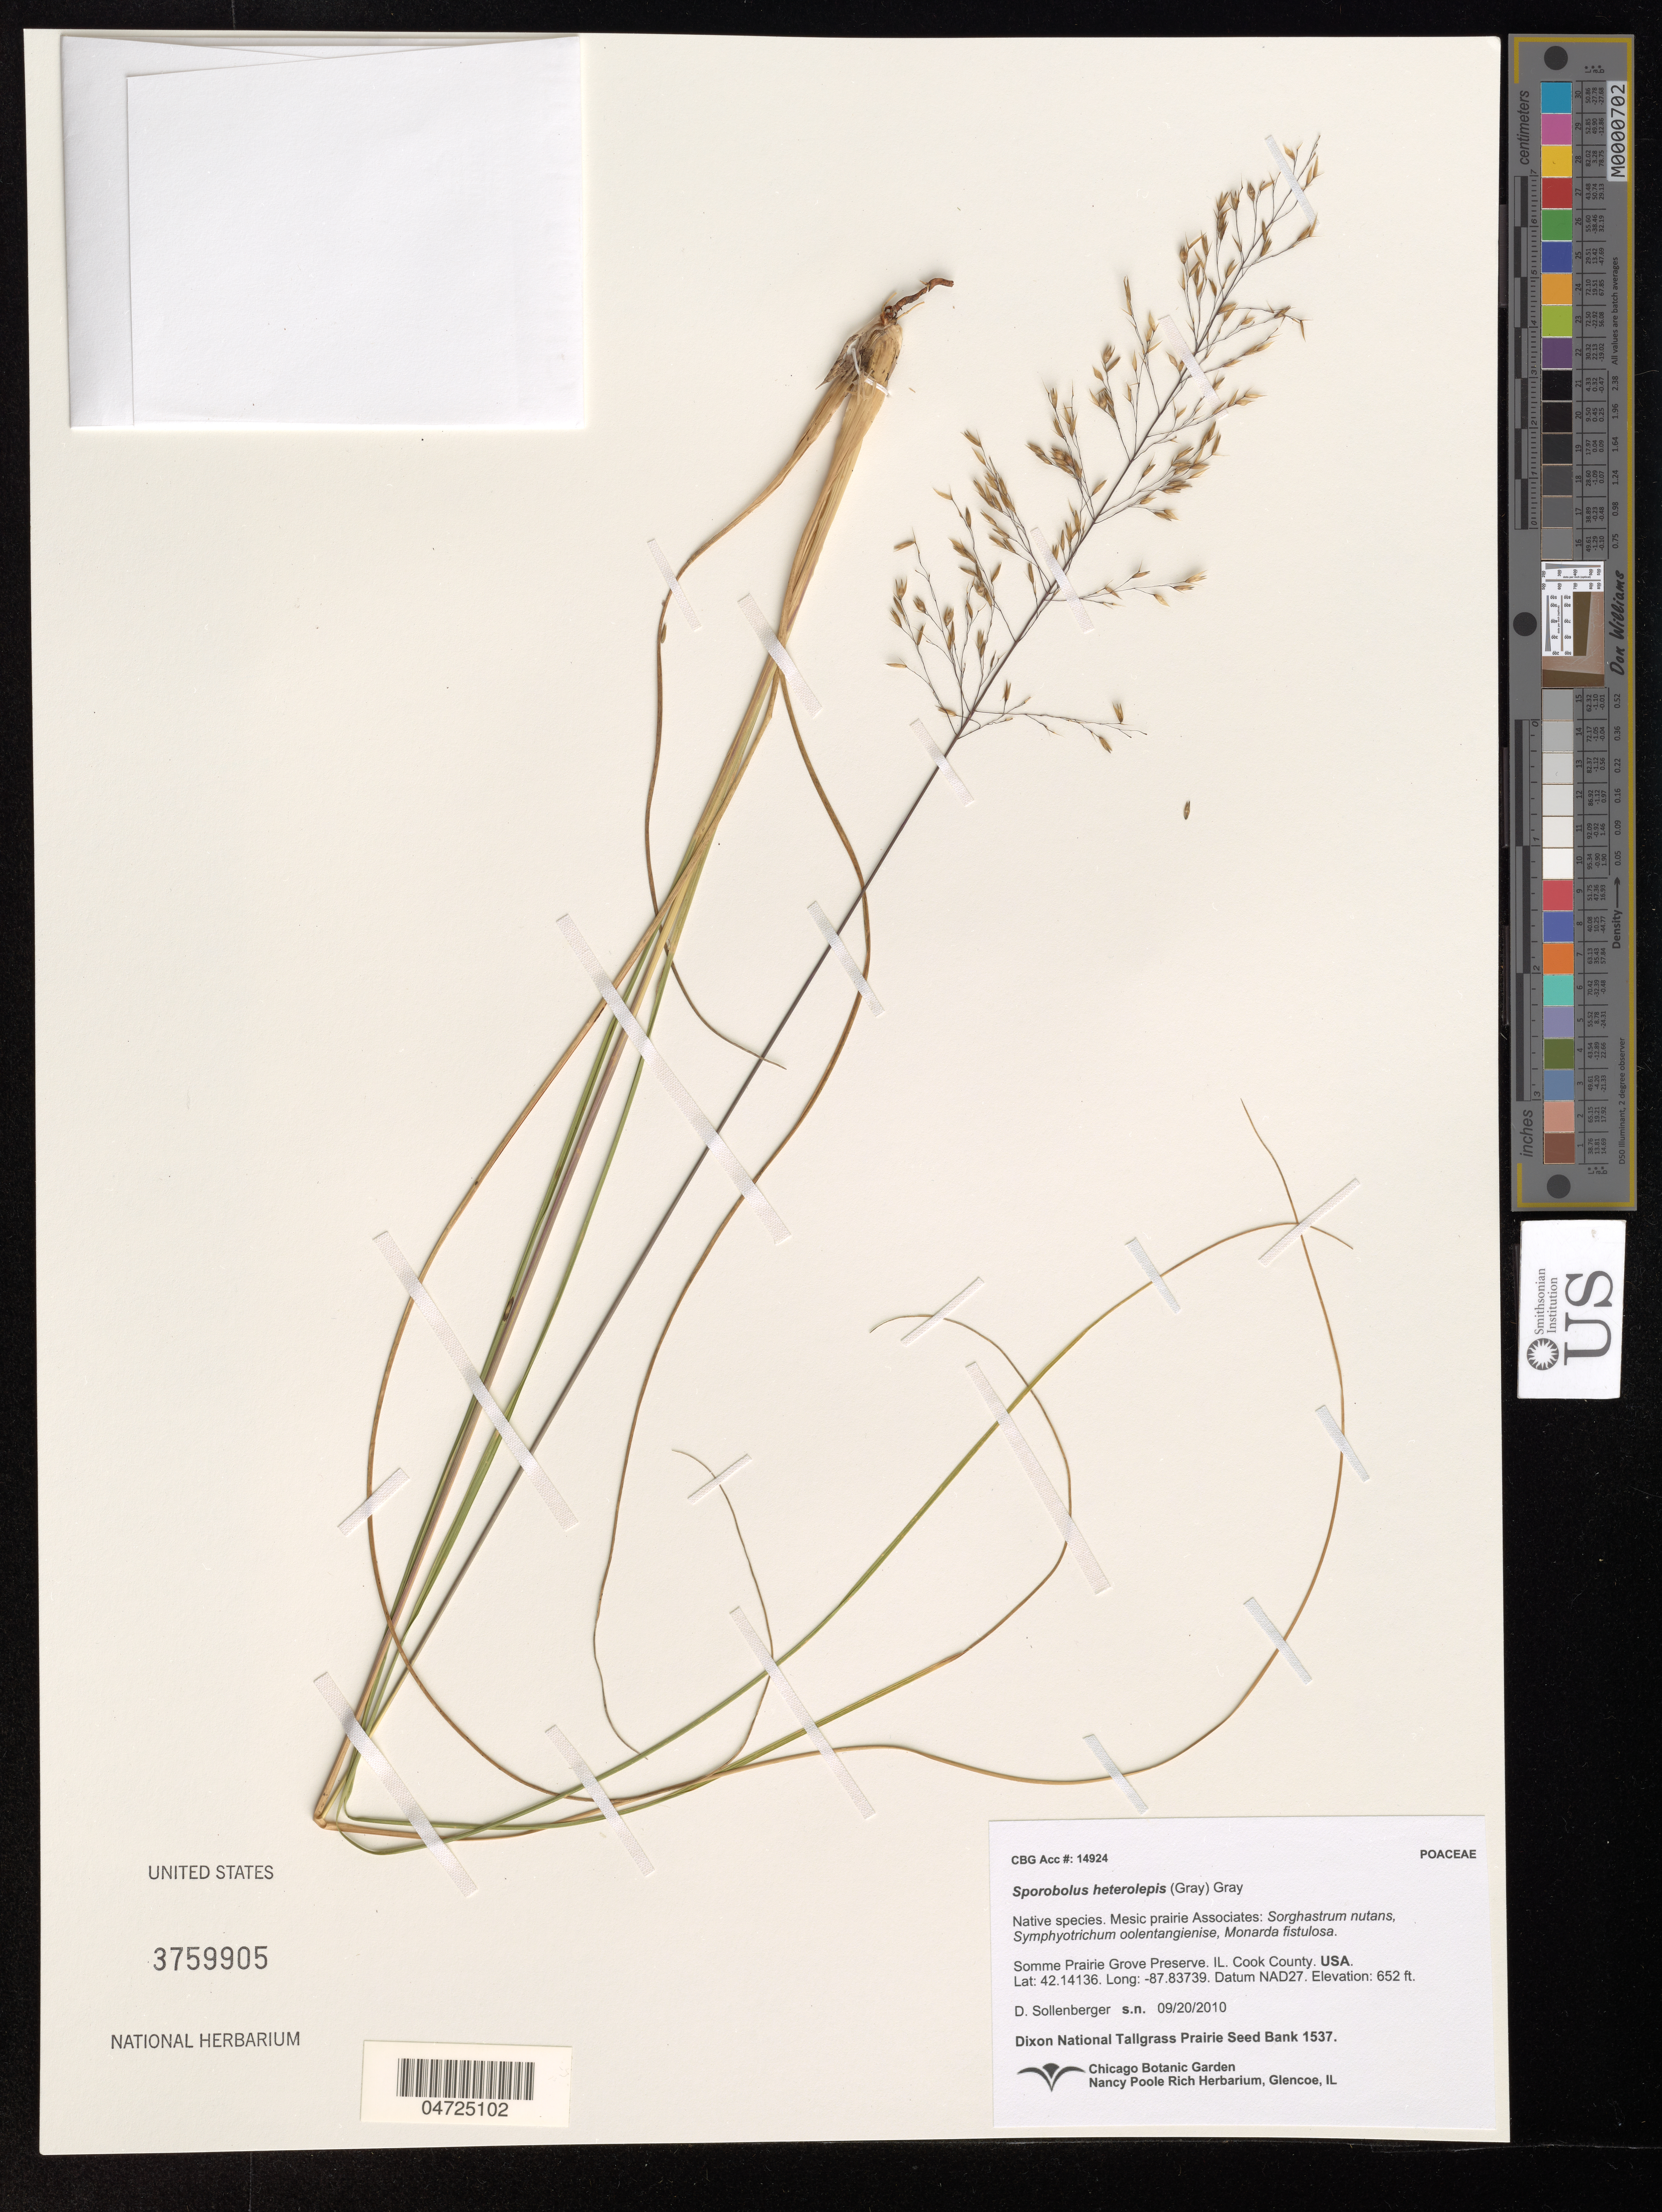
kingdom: Plantae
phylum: Tracheophyta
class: Liliopsida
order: Poales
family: Poaceae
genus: Sporobolus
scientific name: Sporobolus heterolepis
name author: (A. Gray) A. Gray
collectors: D. Sollenberger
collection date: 2010-09-20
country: United States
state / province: Illinois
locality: Somme Prairie Grove Preserve. Cook County. Datum NAD27.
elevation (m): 199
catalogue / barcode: US 3759905